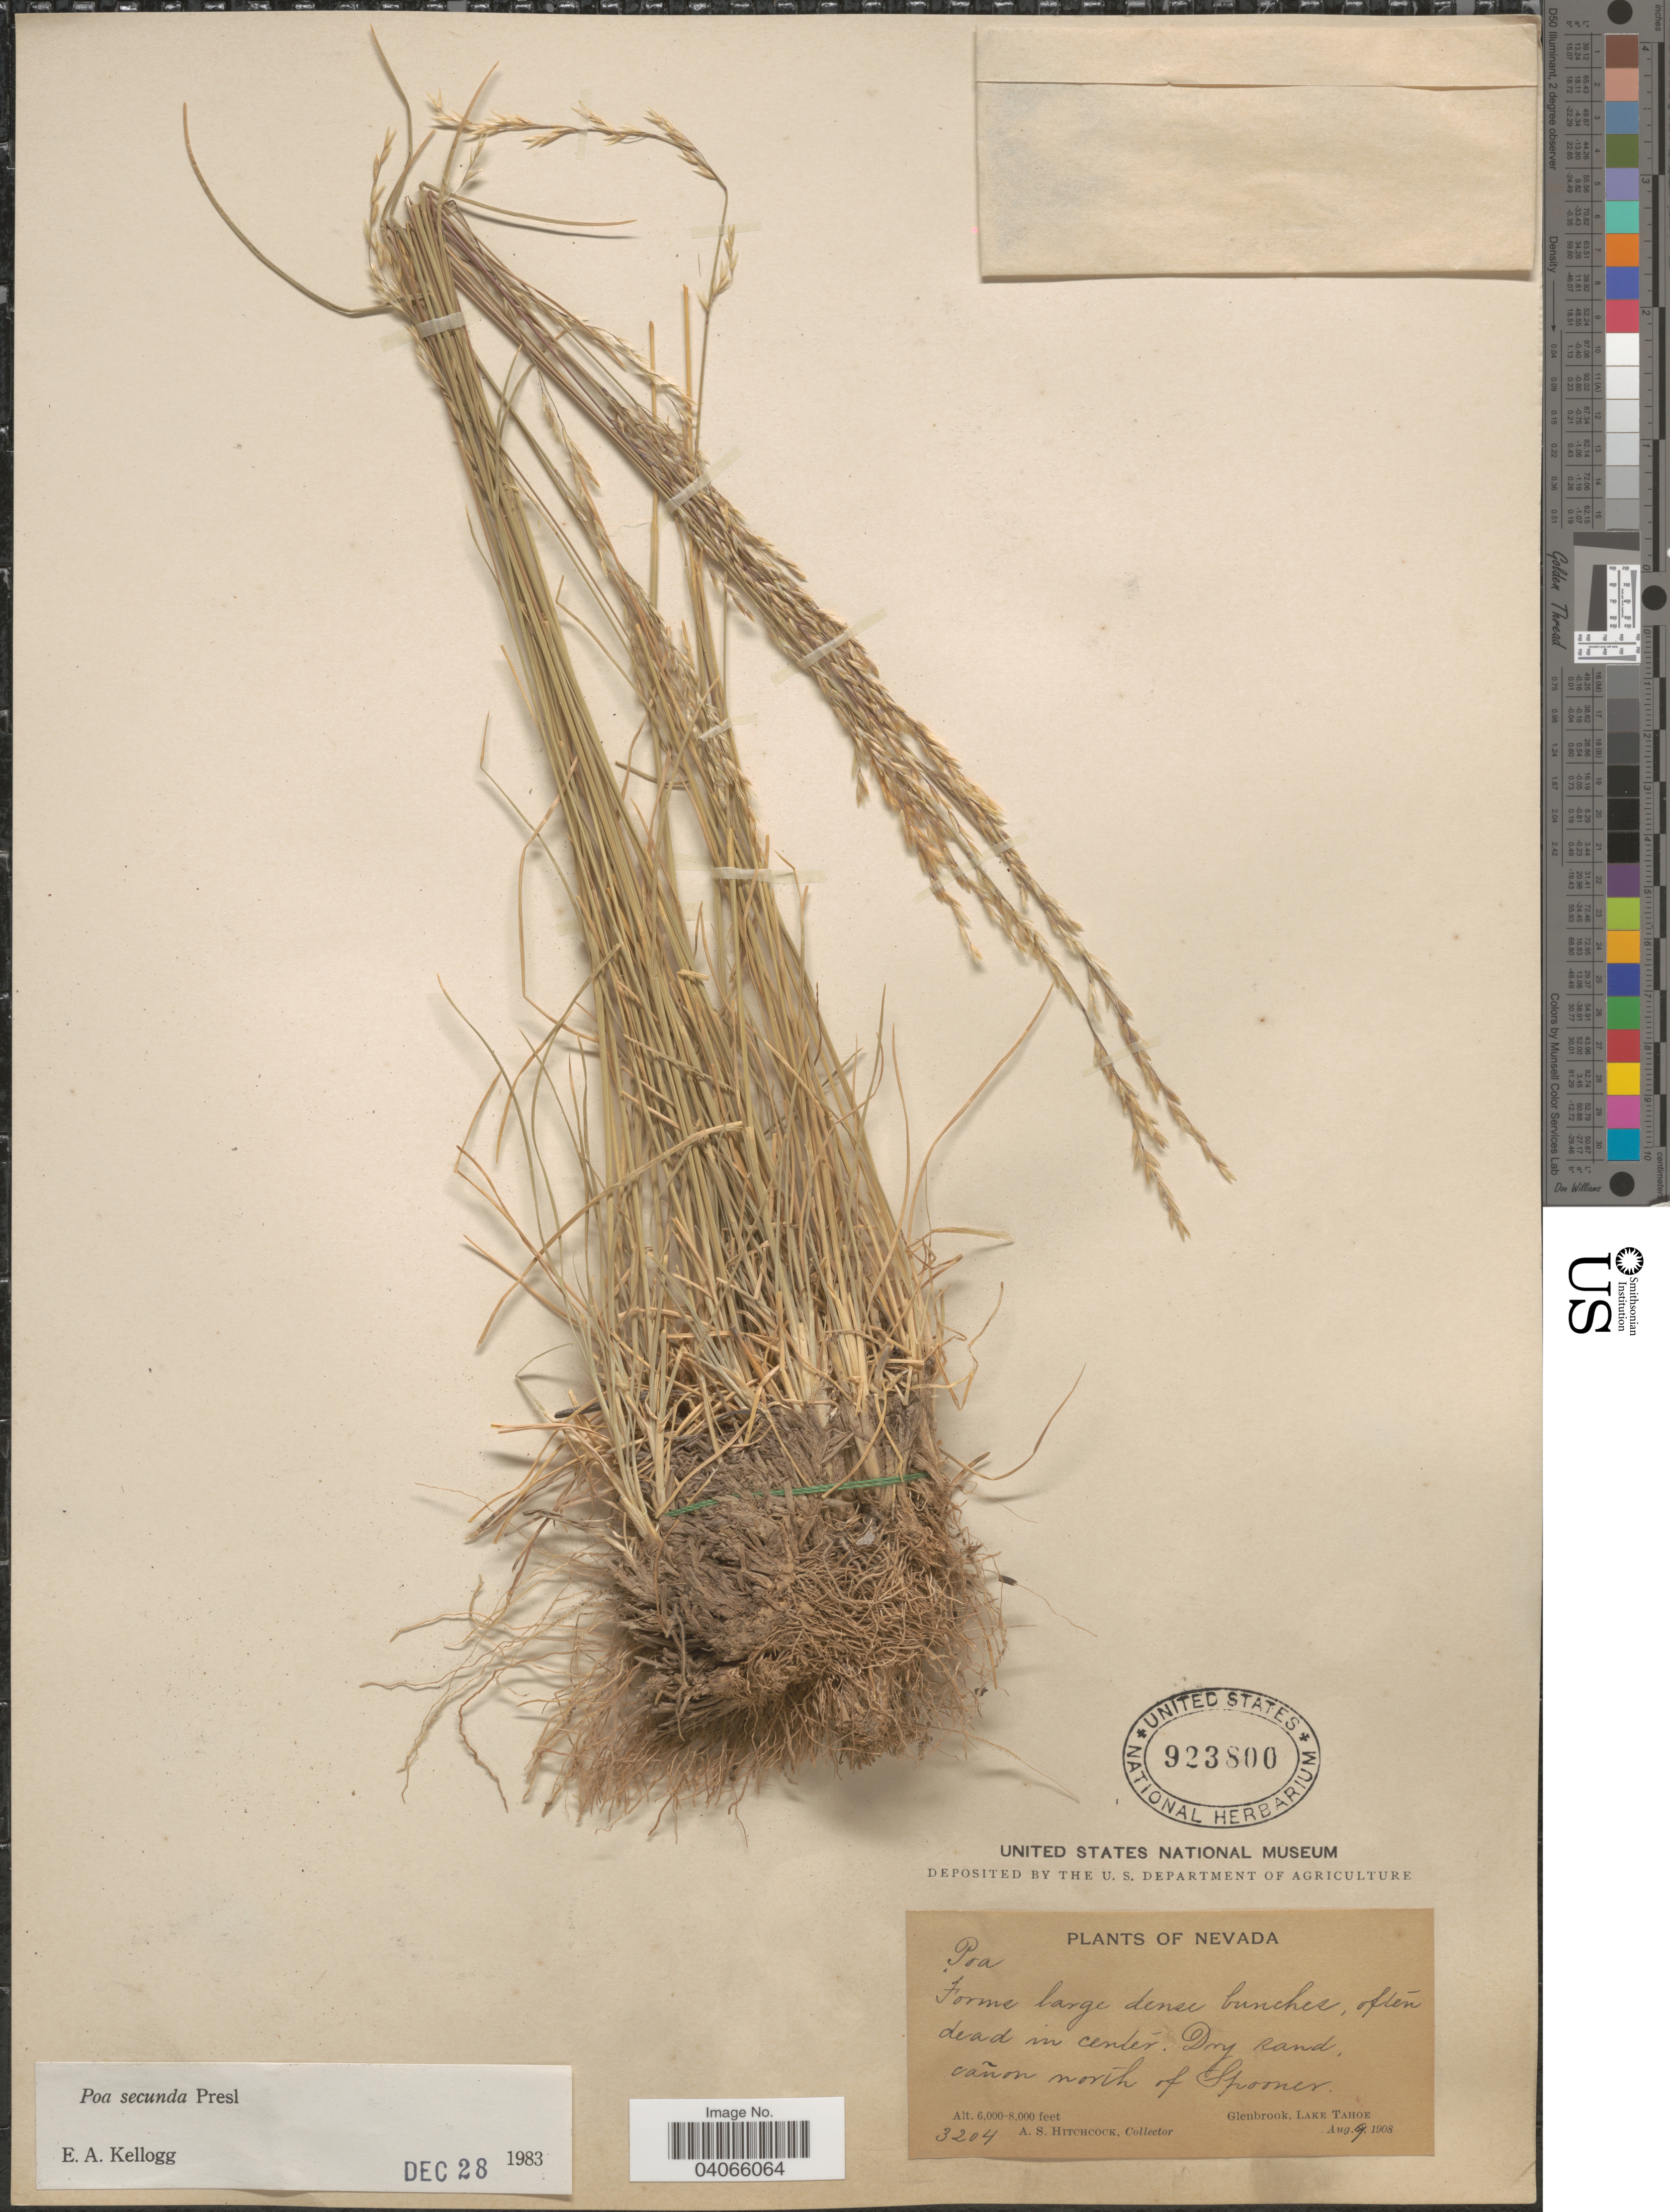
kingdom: Plantae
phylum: Tracheophyta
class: Liliopsida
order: Poales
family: Poaceae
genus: Poa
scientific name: Poa secunda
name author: J. Presl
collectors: A. S. Hitchcock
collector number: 3204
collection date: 1908-08-09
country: United States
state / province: Nevada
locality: Cañon north of Spooner. Glenbrook, Lake Tahoe.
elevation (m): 1829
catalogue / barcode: US 923800